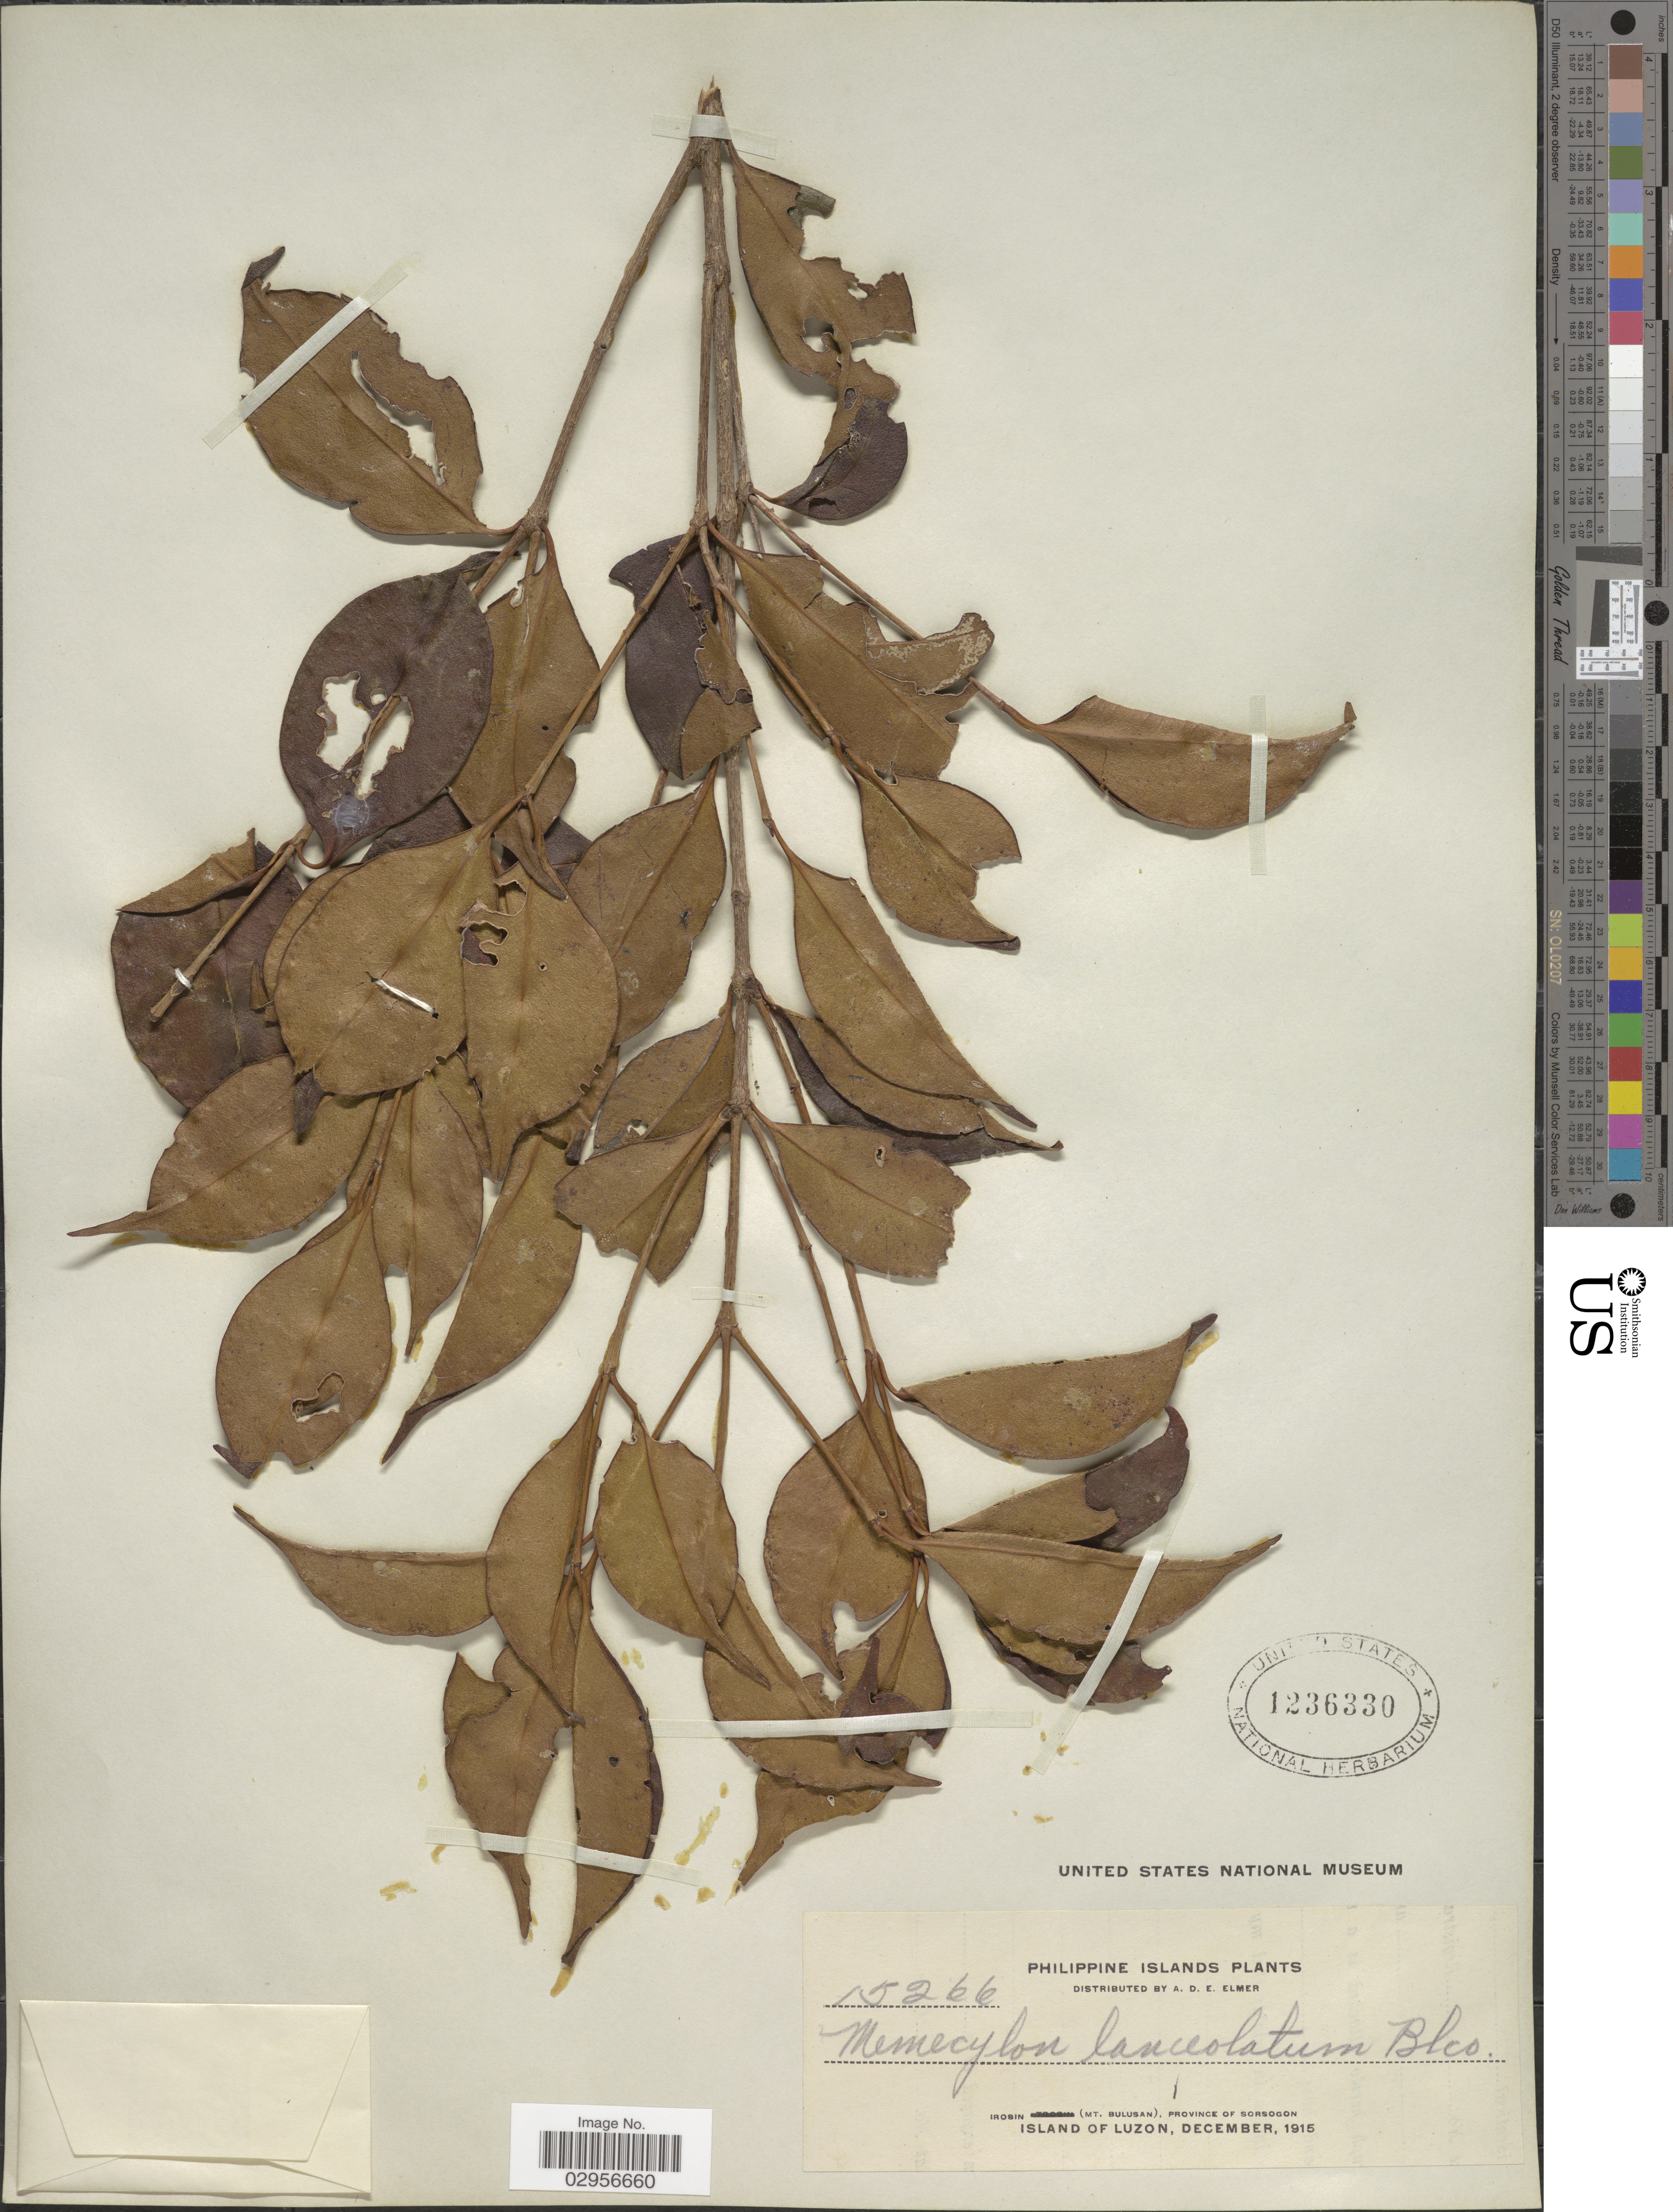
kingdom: Plantae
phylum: Tracheophyta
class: Magnoliopsida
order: Myrtales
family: Melastomataceae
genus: Memecylon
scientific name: Memecylon lanceolatum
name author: Blanco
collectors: A. D. E. Elmer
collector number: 15266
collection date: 1915-12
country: Philippines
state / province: Bicol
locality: Irosin (Mt. Bulusan), Province of Sorsogon.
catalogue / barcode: US 1236330